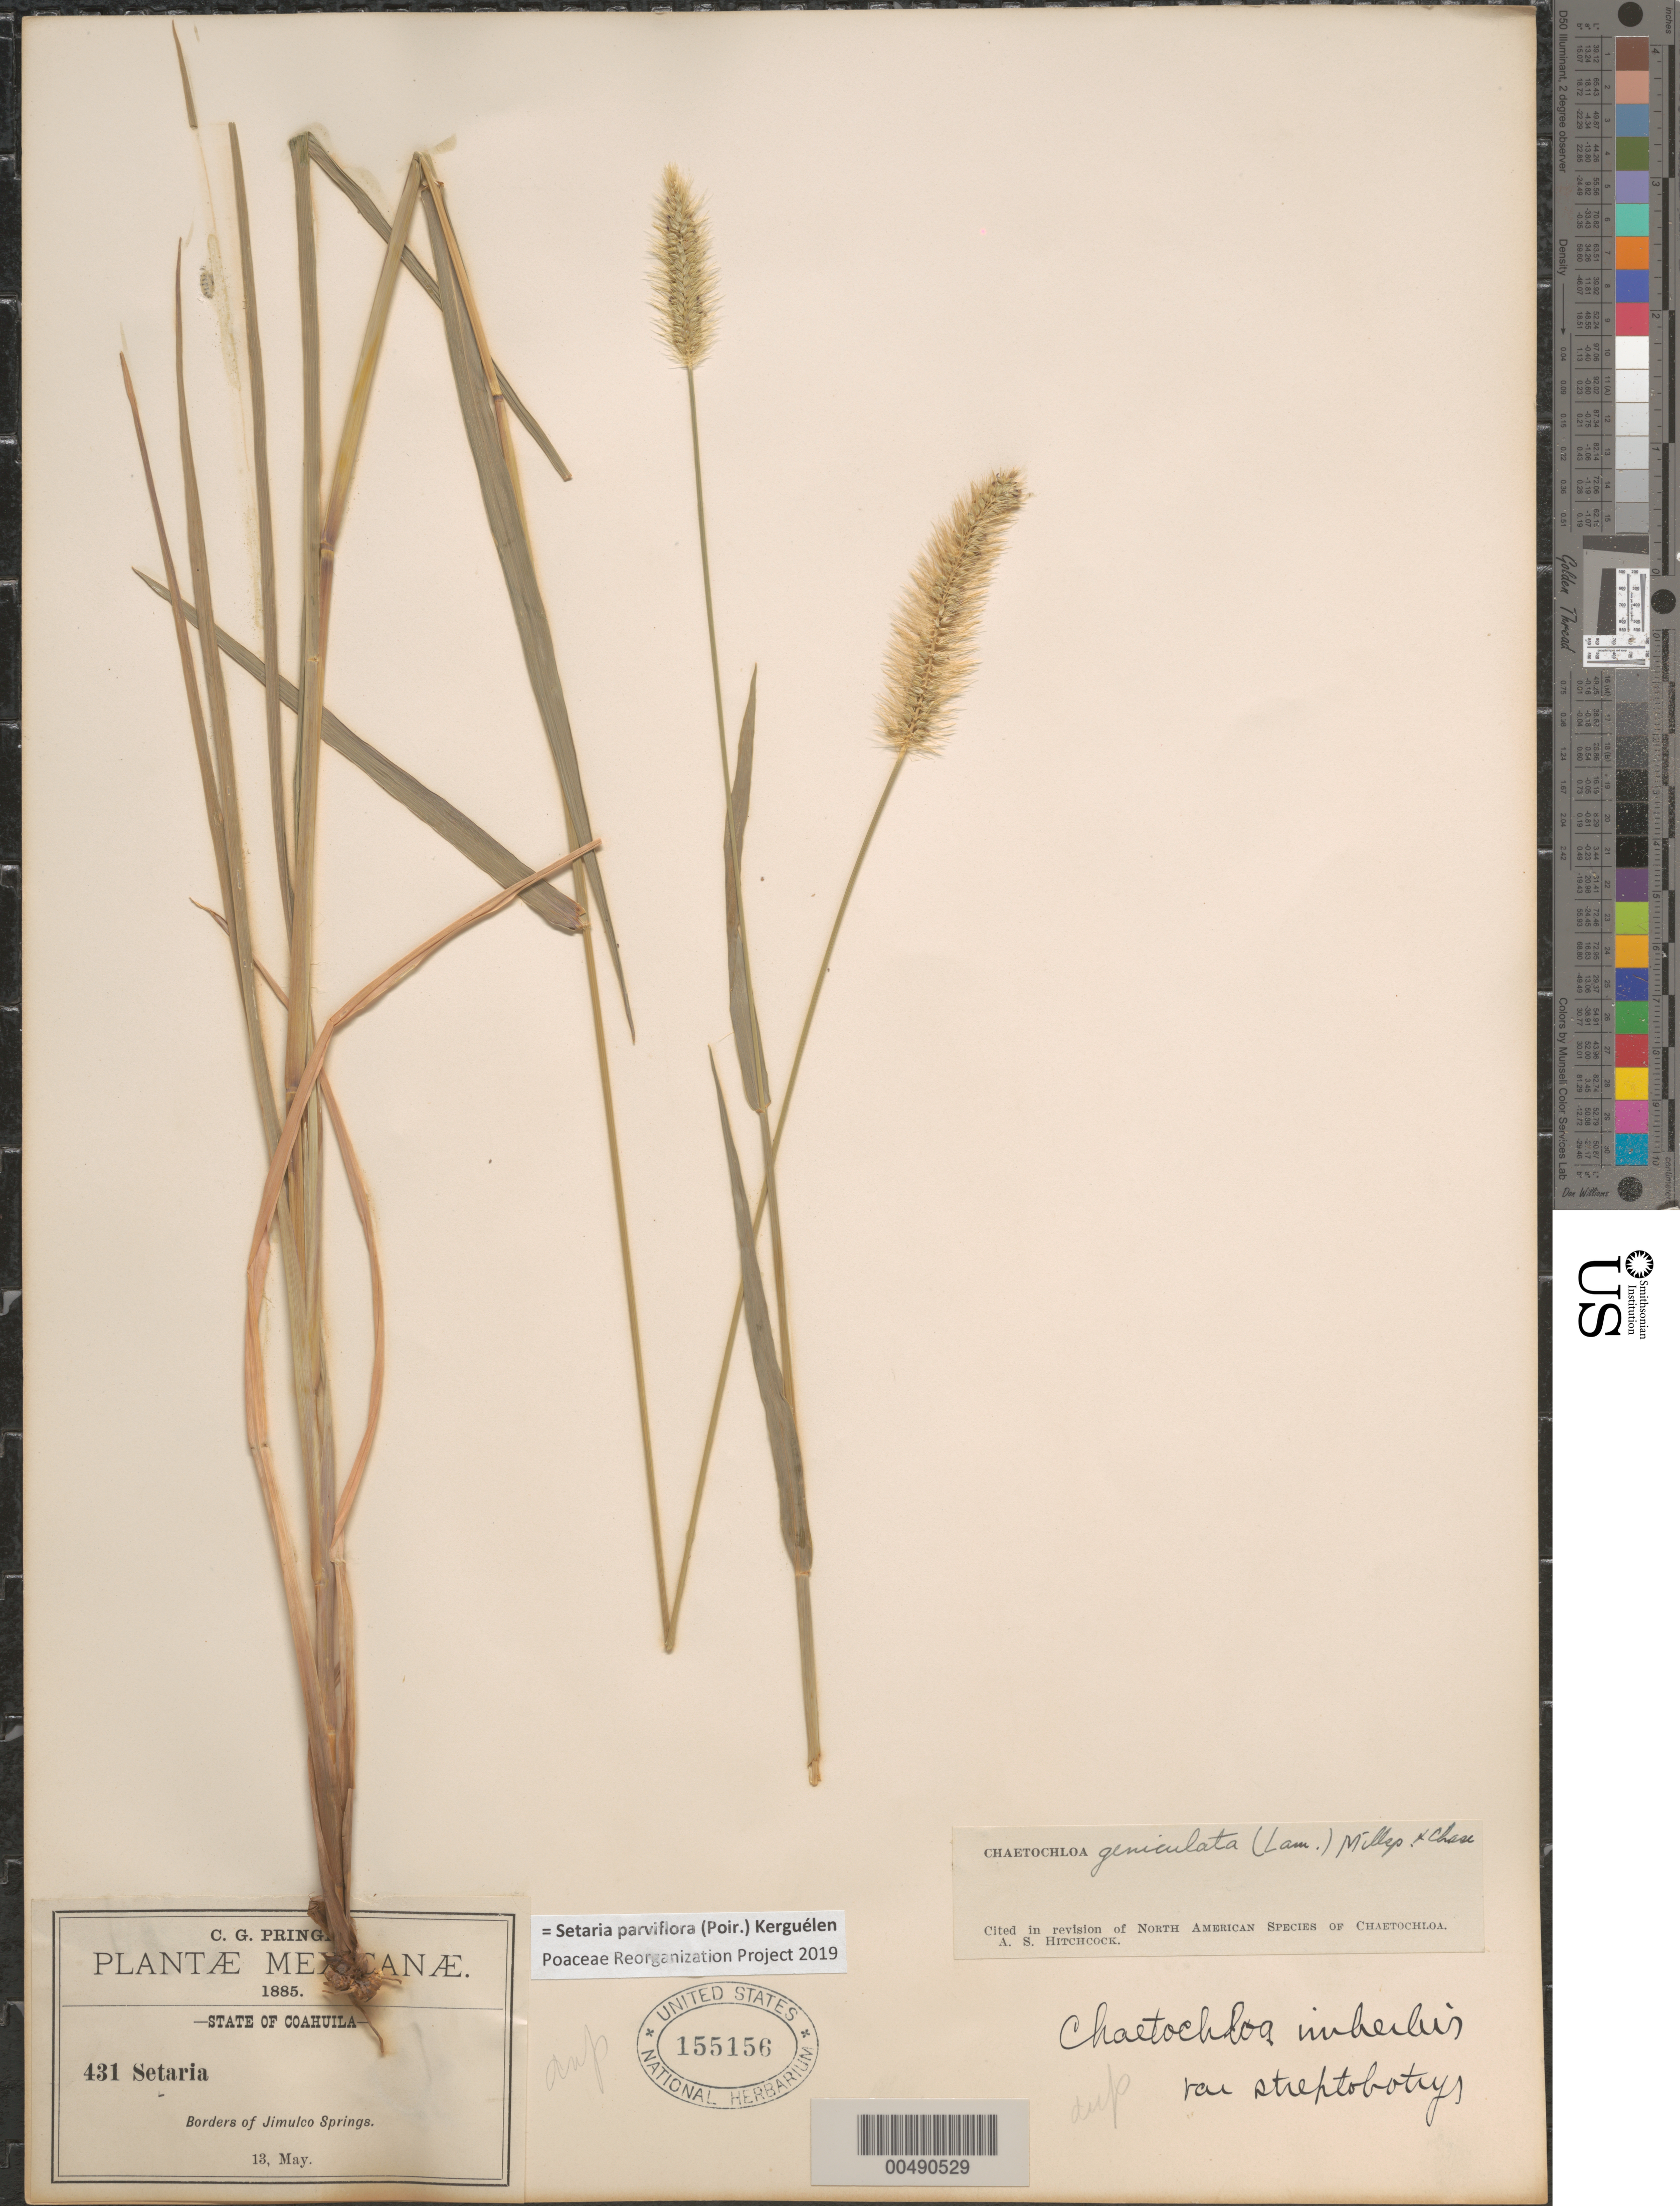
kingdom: Plantae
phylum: Tracheophyta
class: Liliopsida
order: Poales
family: Poaceae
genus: Setaria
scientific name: Setaria parviflora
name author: (Poir.) Kerguélen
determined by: Poaceae Reorganization Project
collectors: C. G. Pringle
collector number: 431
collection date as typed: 13 May 1885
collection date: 1885-05-13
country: Mexico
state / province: Coahuila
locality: Borders of Jimulco Springs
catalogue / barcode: US 155156